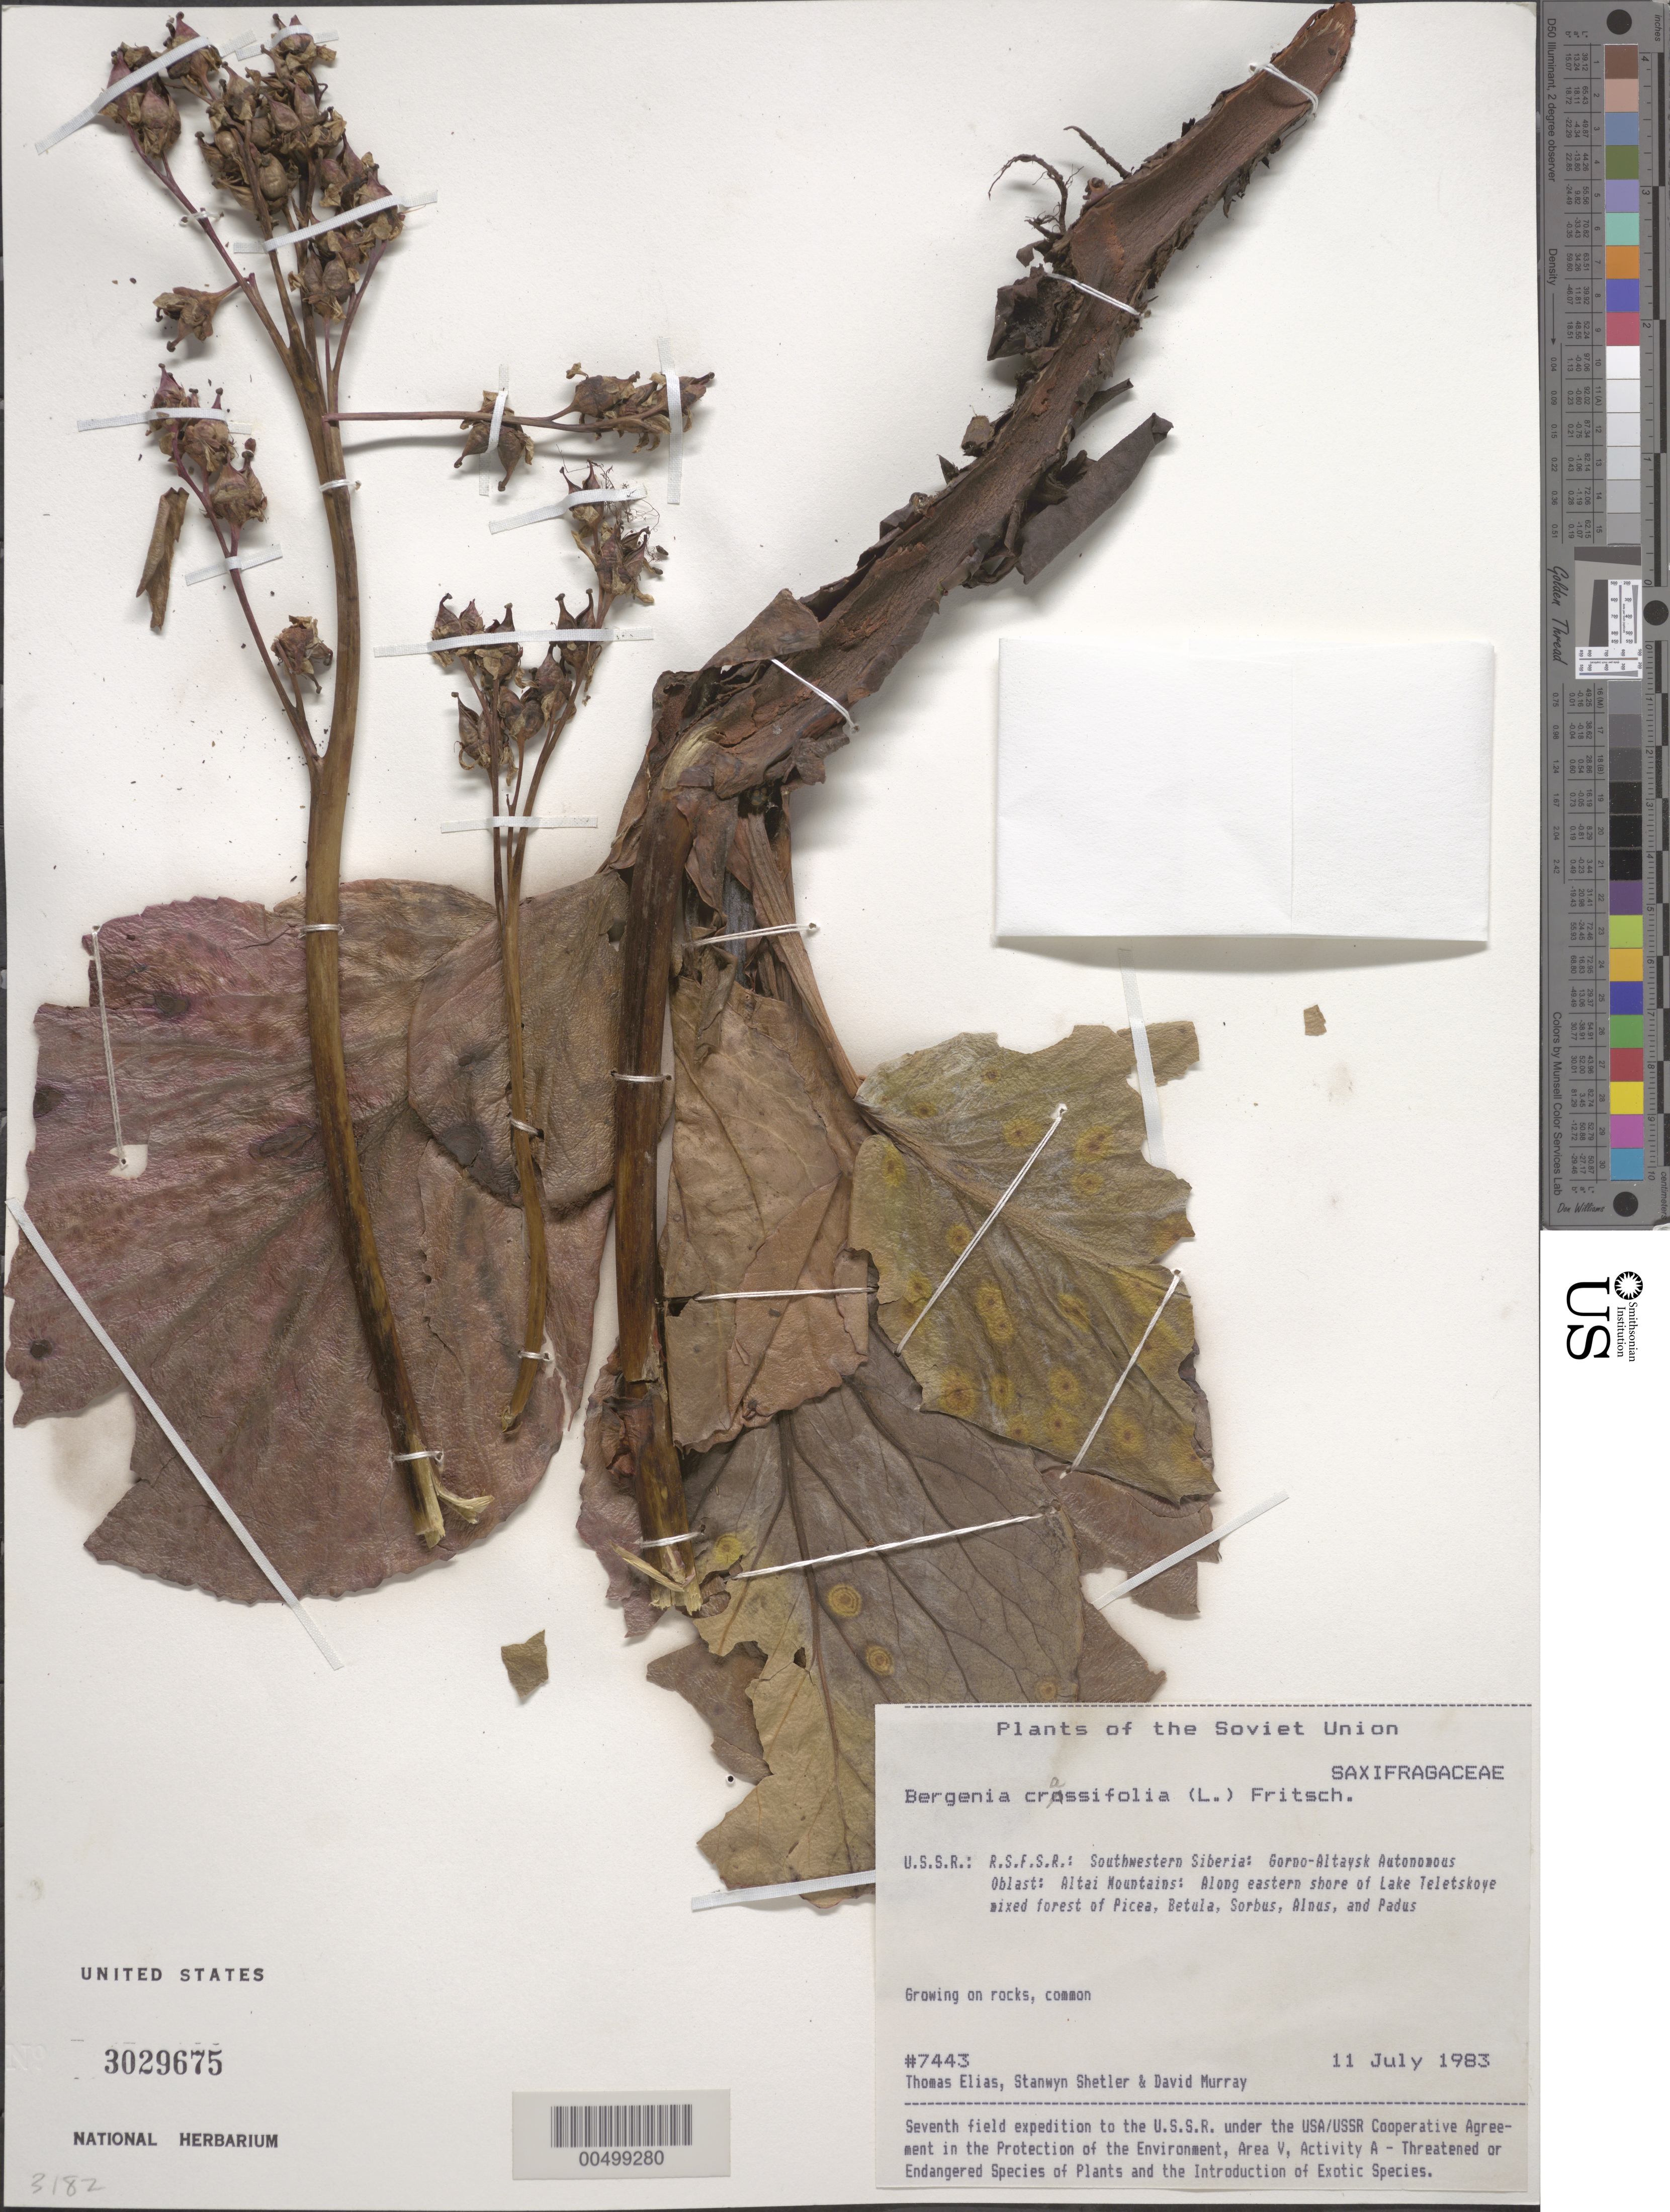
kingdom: Plantae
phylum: Tracheophyta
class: Magnoliopsida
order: Saxifragales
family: Saxifragaceae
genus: Bergenia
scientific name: Bergenia crassifolia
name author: (L.) Fritsch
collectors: T. Elias, S. Shetler & D. F. Murray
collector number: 7443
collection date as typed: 11 Jul 1983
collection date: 1983-07-11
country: Russian Federation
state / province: Altai Republic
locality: Altai Mountains, along eastern shore of Lake Teletskoye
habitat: mixed forest of Picea, Betula, Sorbus, Alnus, and Padus; growing on rocks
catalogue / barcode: US 3029675